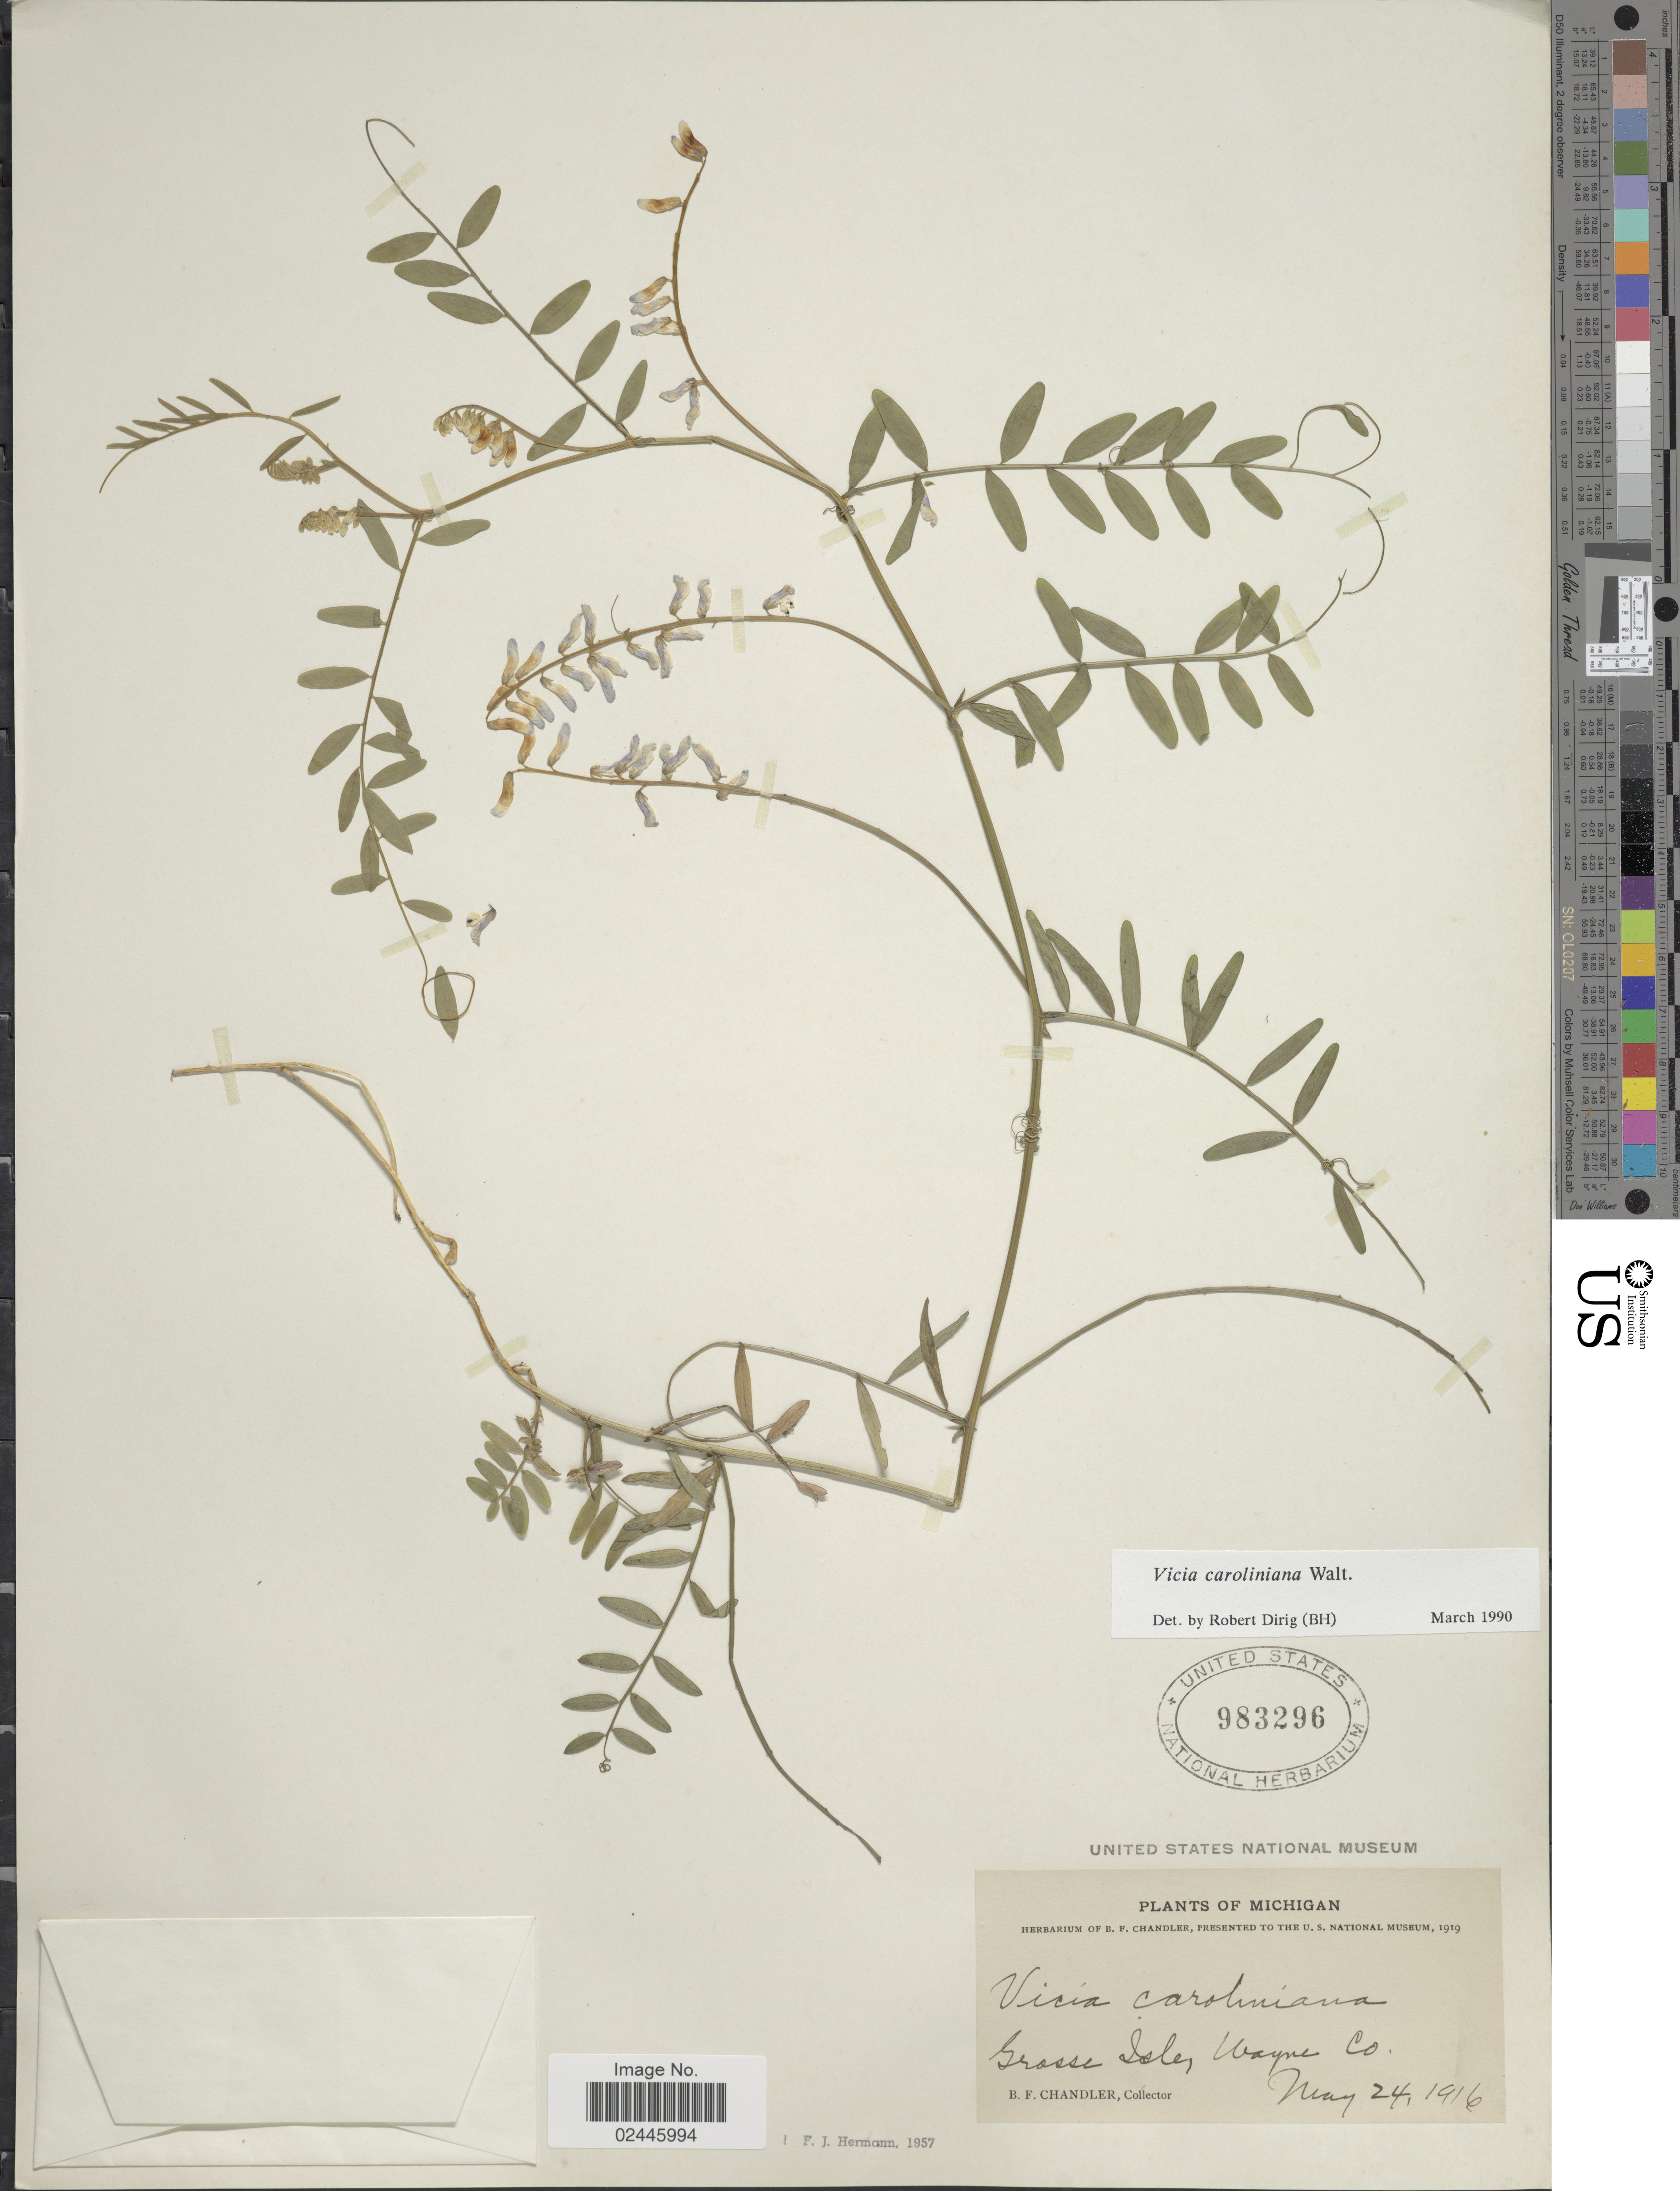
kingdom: Plantae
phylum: Tracheophyta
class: Magnoliopsida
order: Fabales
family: Fabaceae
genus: Vicia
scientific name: Vicia caroliniana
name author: Walter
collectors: B. F. Chandler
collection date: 1916-05-24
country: United States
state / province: Michigan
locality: Grosse Isle, Wayne Co.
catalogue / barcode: US 983296